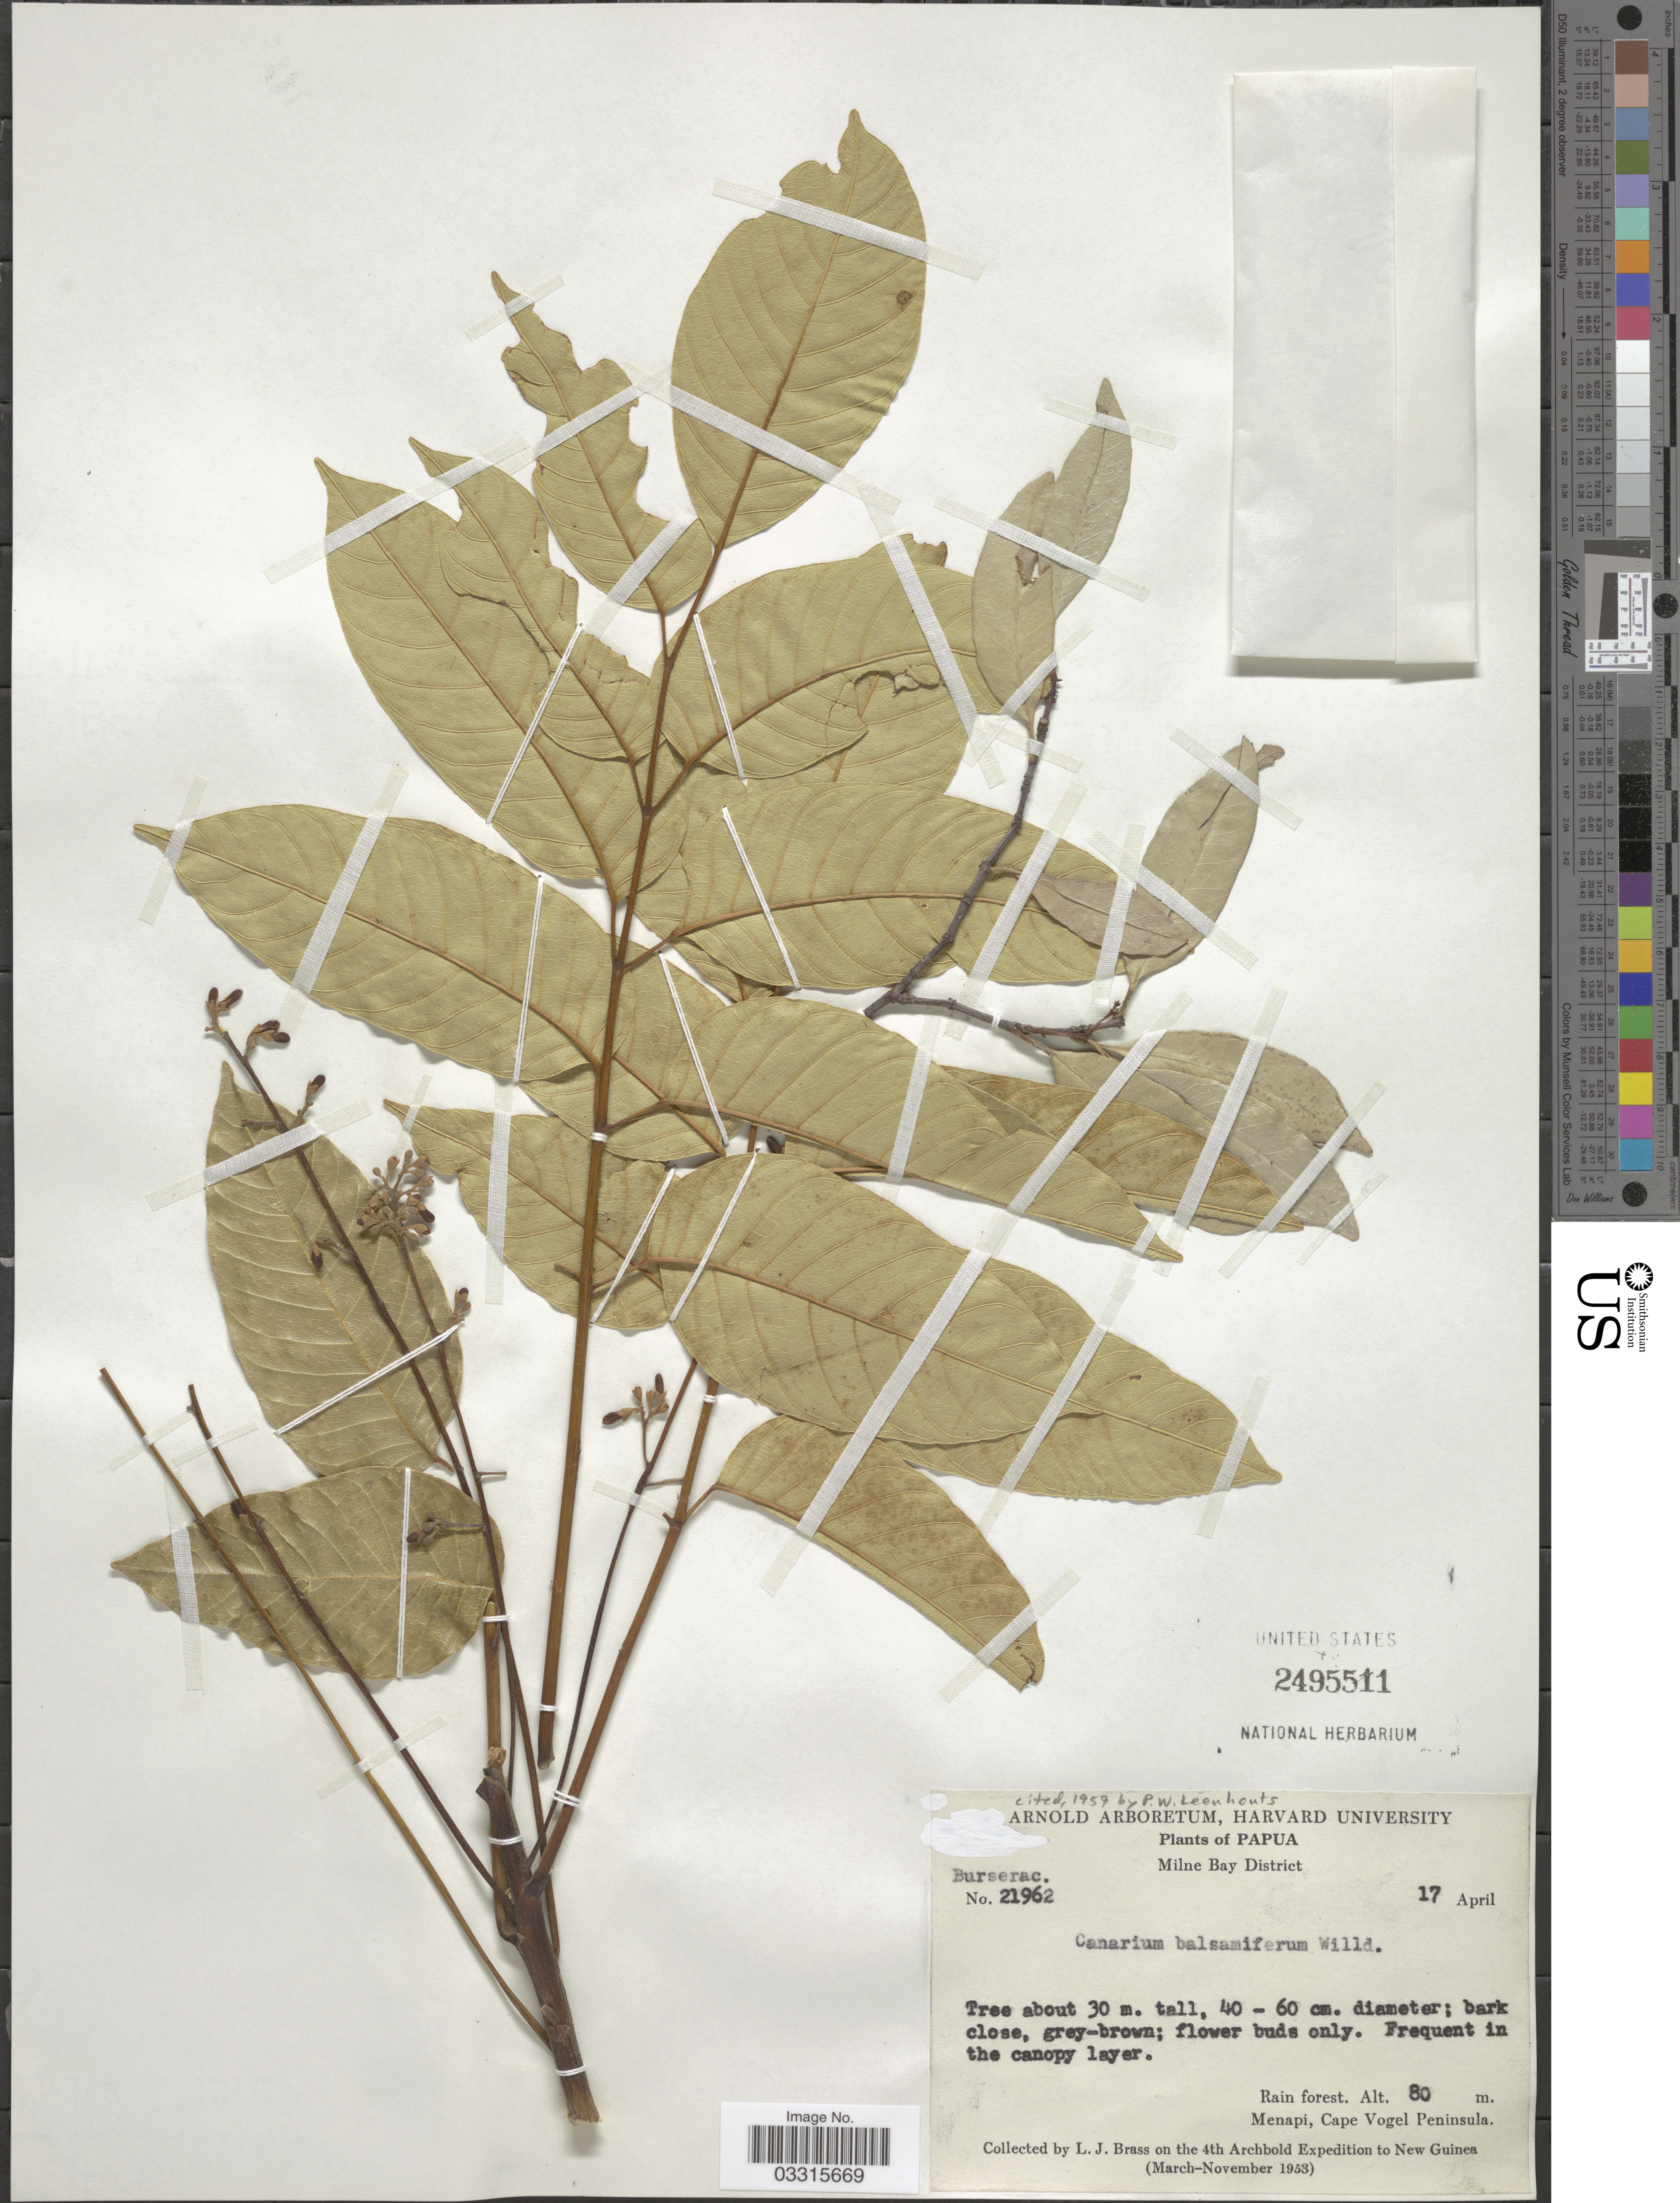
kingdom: Plantae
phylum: Tracheophyta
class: Magnoliopsida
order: Sapindales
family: Burseraceae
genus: Canarium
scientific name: Canarium balsamiferum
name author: Willd.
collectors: L. J. Brass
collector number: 21962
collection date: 1953-04-17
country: Papua New Guinea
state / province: Milne Bay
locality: Papua. Milne Bay District. Menapi, Cape Vogel Peninsula. New Guinea.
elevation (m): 80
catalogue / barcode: US 2495511